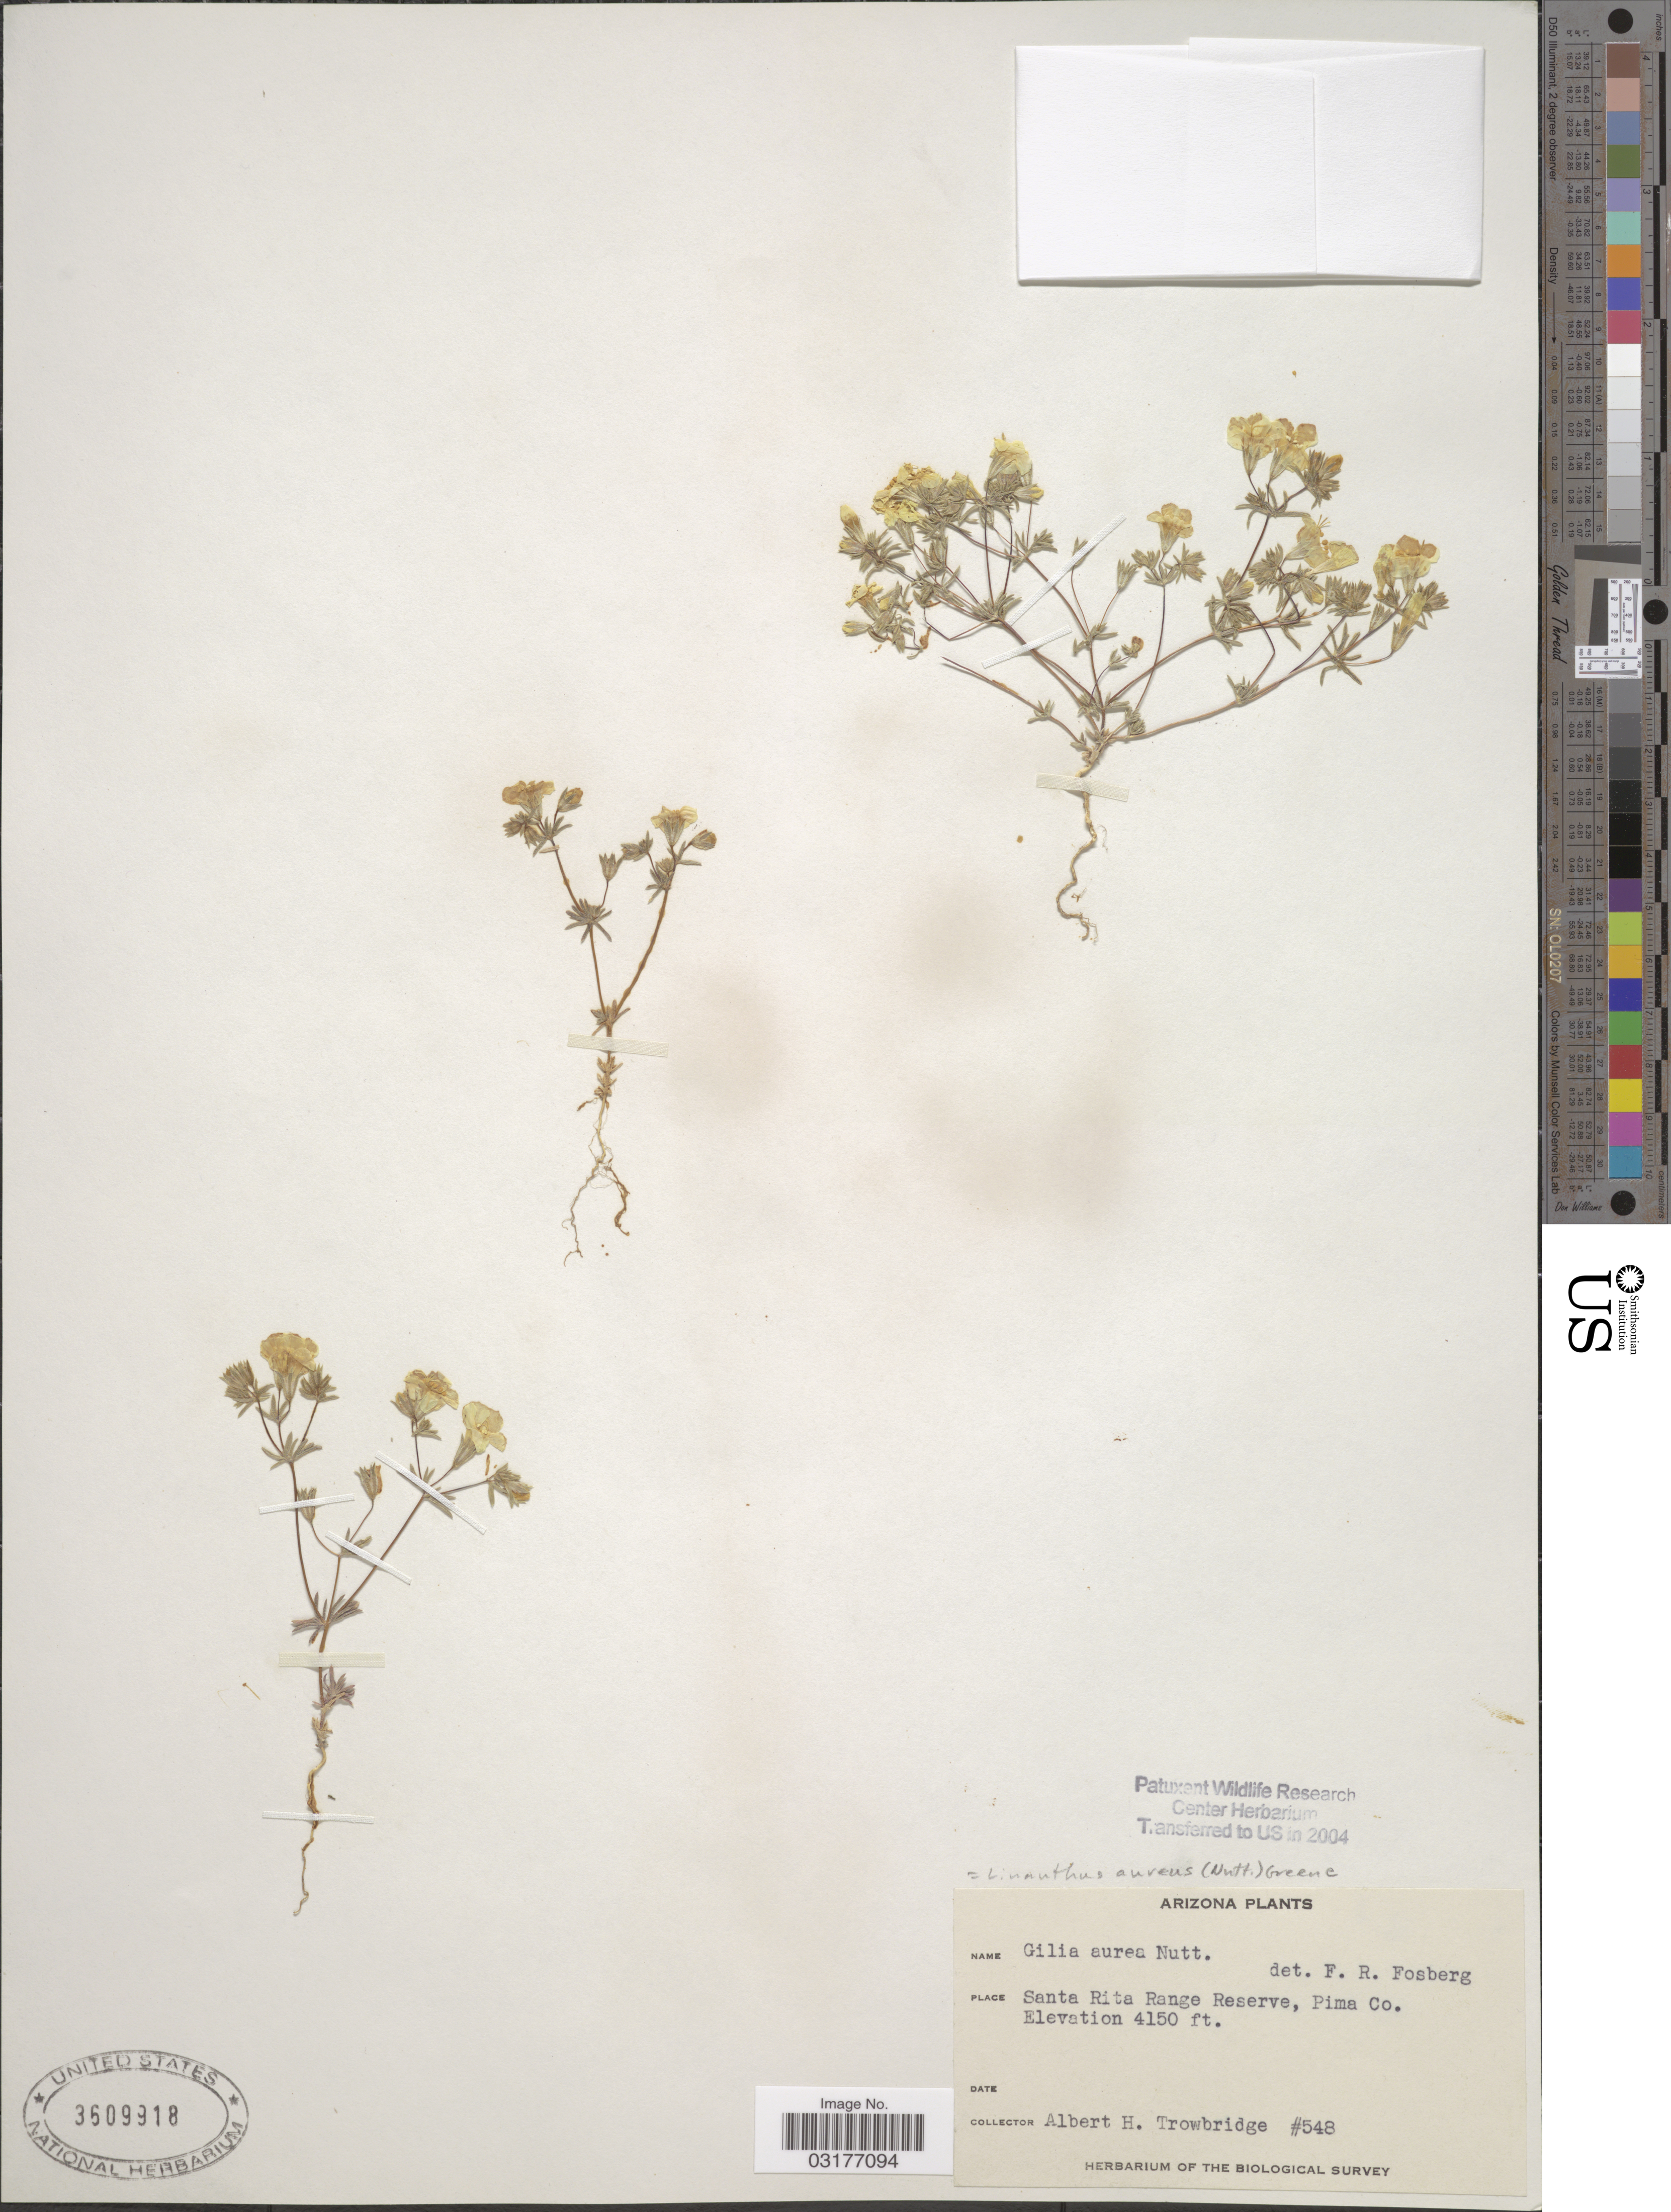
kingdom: Plantae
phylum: Tracheophyta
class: Magnoliopsida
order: Ericales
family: Polemoniaceae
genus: Leptosiphon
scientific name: Leptosiphon chrysanthus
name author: J.M. Porter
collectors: A. H. Trowbridge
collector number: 548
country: United States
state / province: Arizona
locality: Santa Rita Range Reserve, Pima Co.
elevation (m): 1265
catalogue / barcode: US 3609918